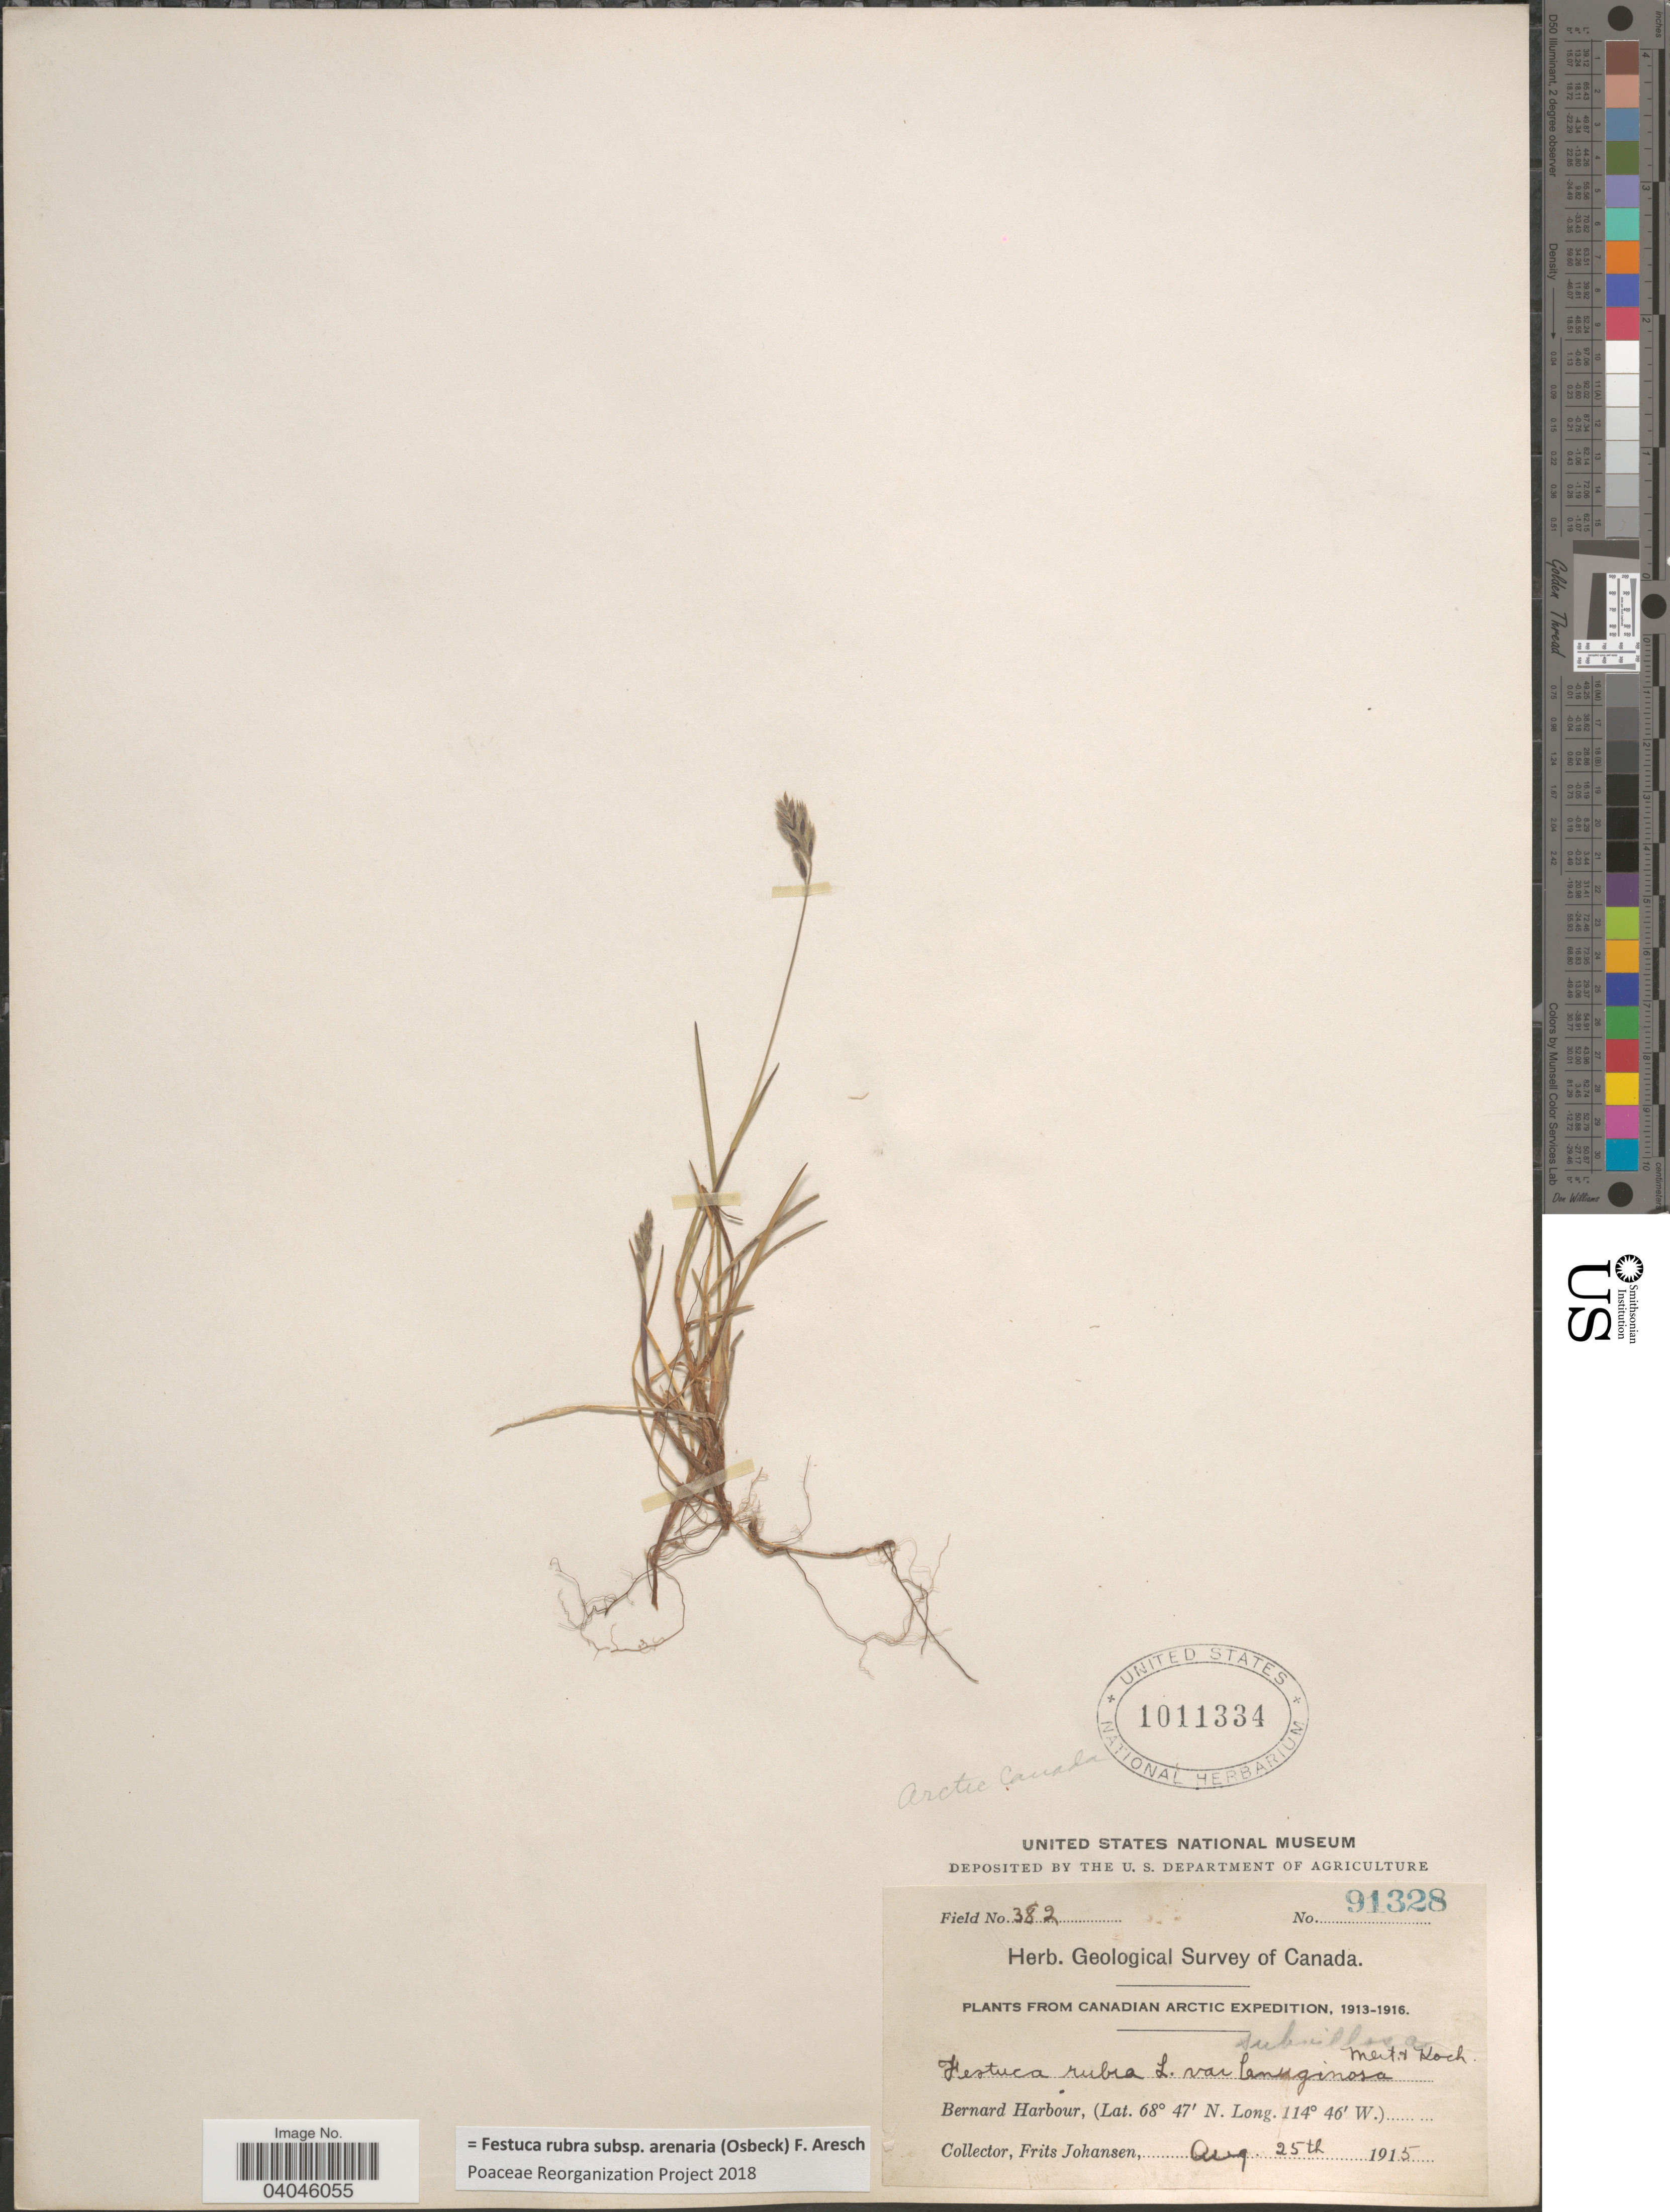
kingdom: Plantae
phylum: Tracheophyta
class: Liliopsida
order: Poales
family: Poaceae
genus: Festuca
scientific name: Festuca rubra subsp. arenaria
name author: (Osbeck) F. Aresch.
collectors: F. Johansen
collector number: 382/91328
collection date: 1915-08-25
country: Canada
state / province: Nunavut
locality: Arctic Canada. Bernard Harbour.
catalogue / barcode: US 1011334